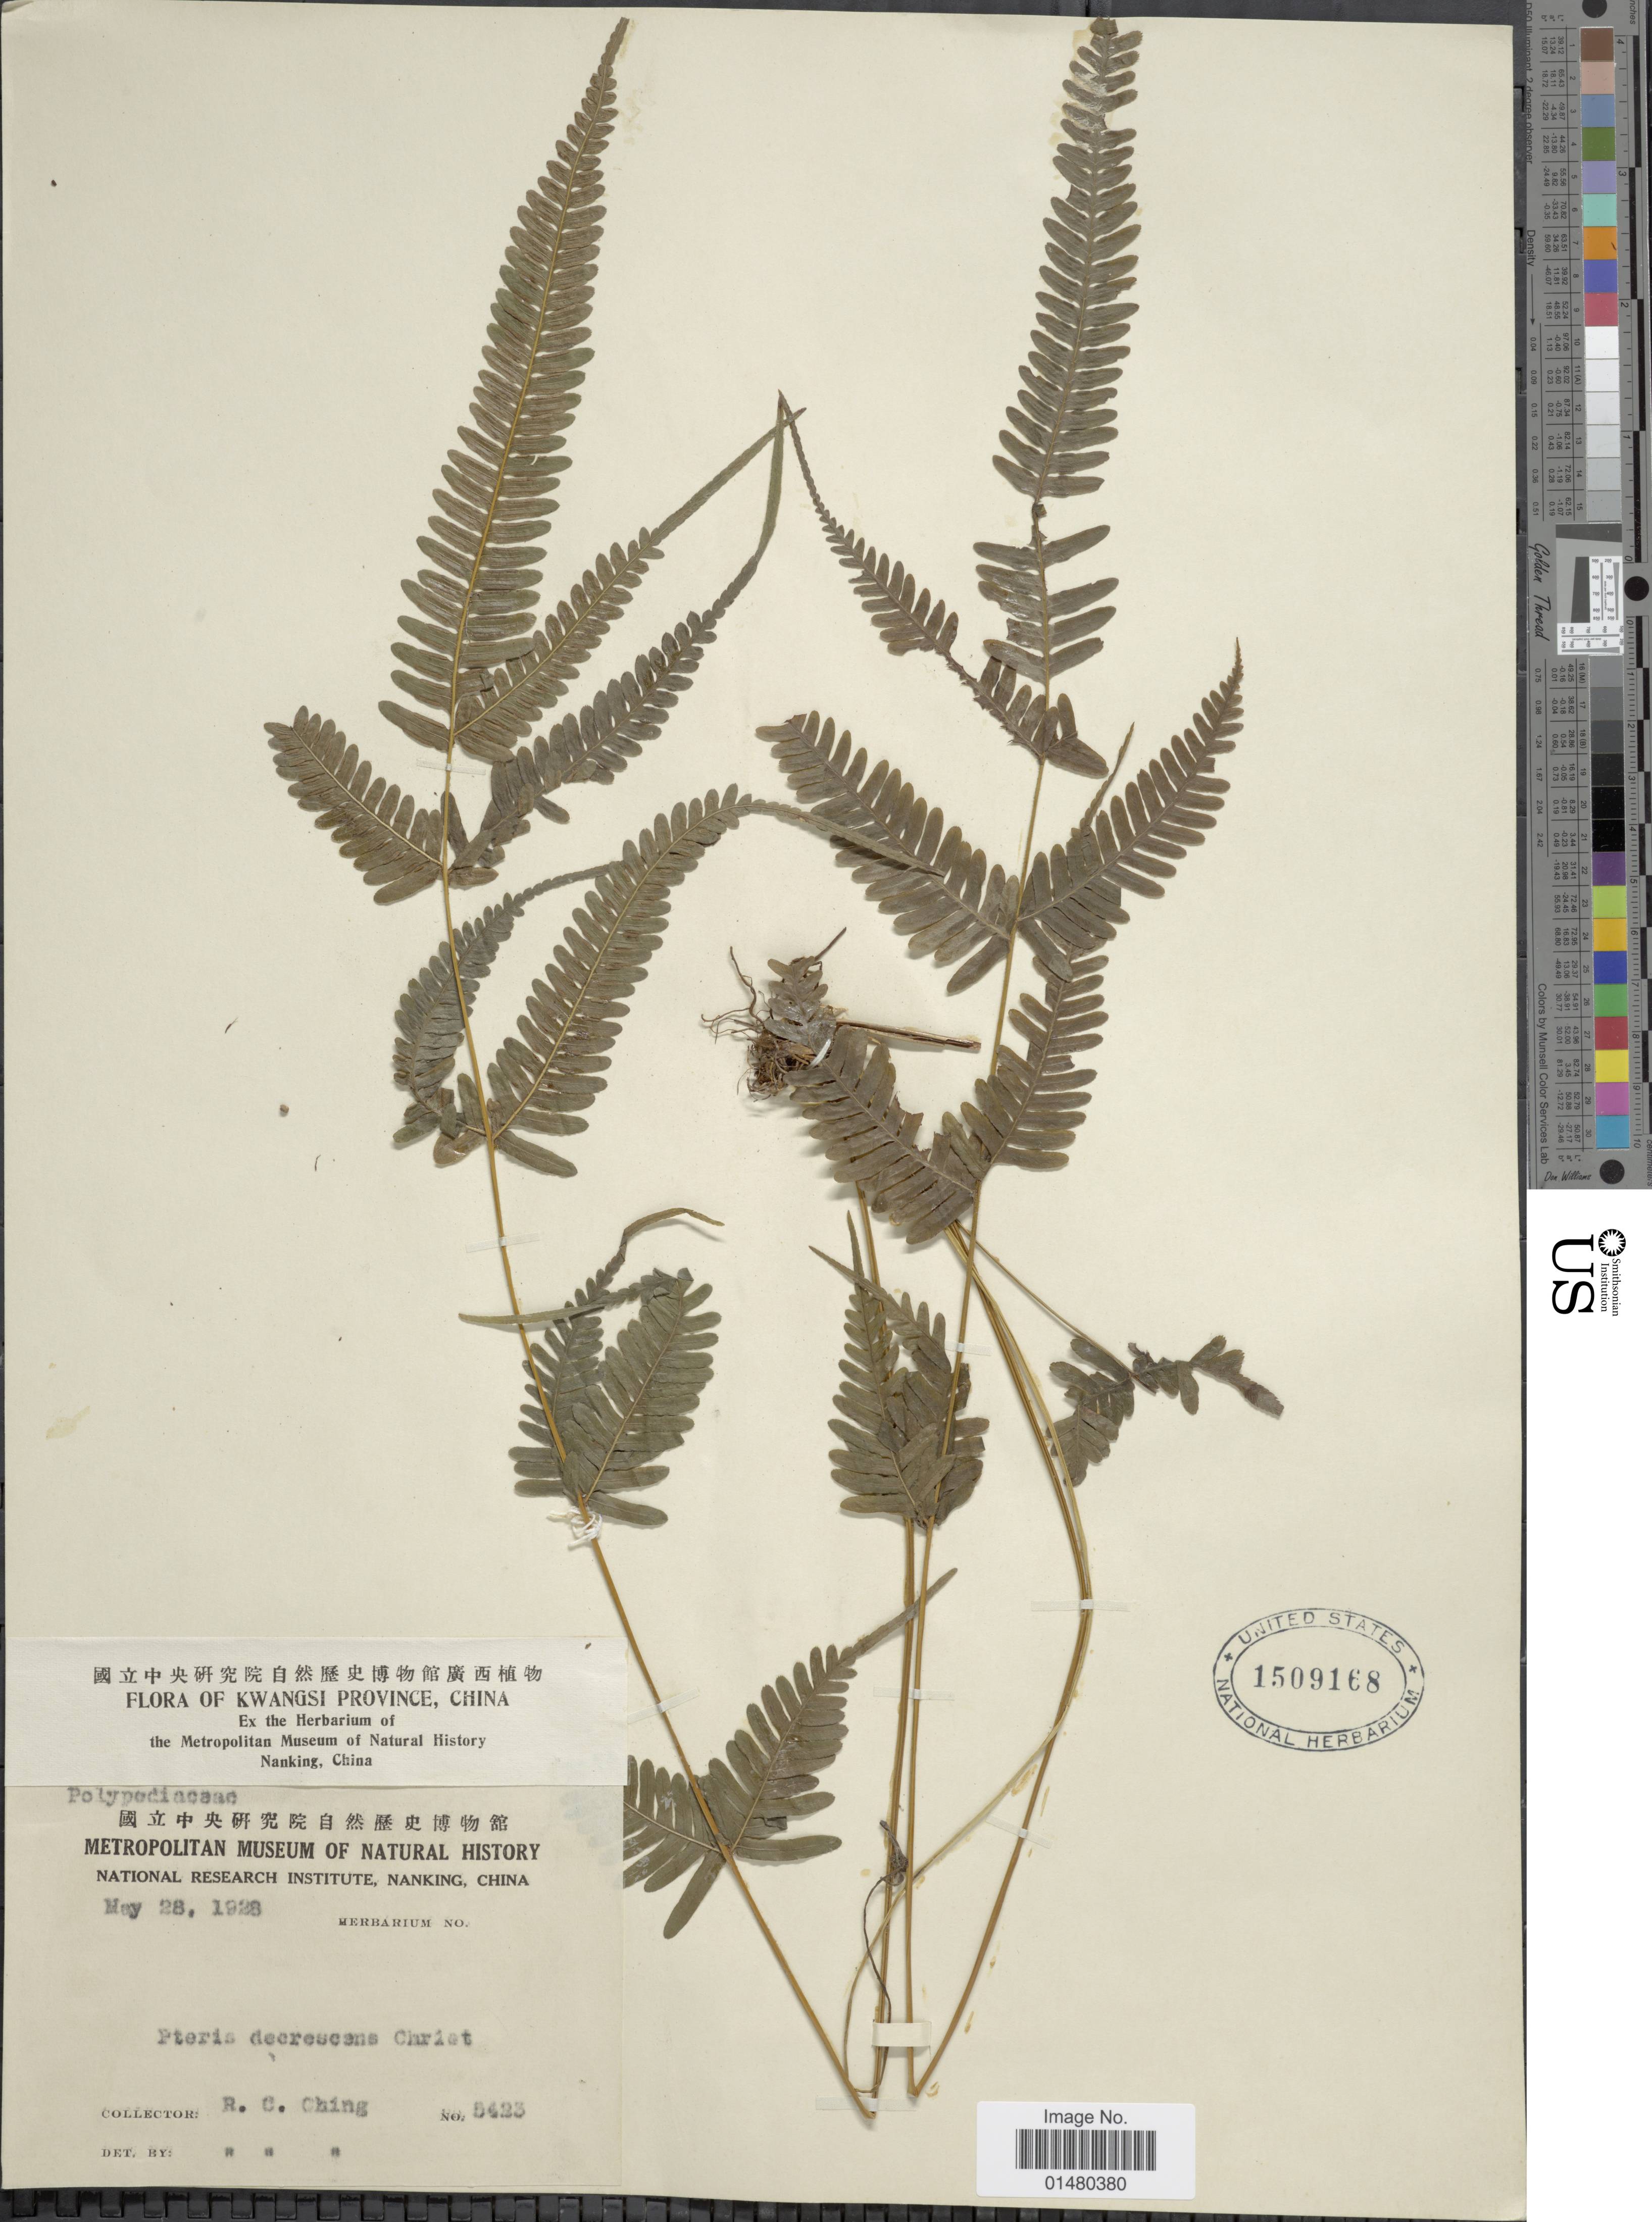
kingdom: Plantae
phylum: Tracheophyta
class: Polypodiopsida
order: Polypodiales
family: Pteridaceae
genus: Pteris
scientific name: Pteris decrescens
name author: Christ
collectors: R. C. Ching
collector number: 5423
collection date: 1928-05-28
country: China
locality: Kwangsi Province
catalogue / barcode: US 1509168